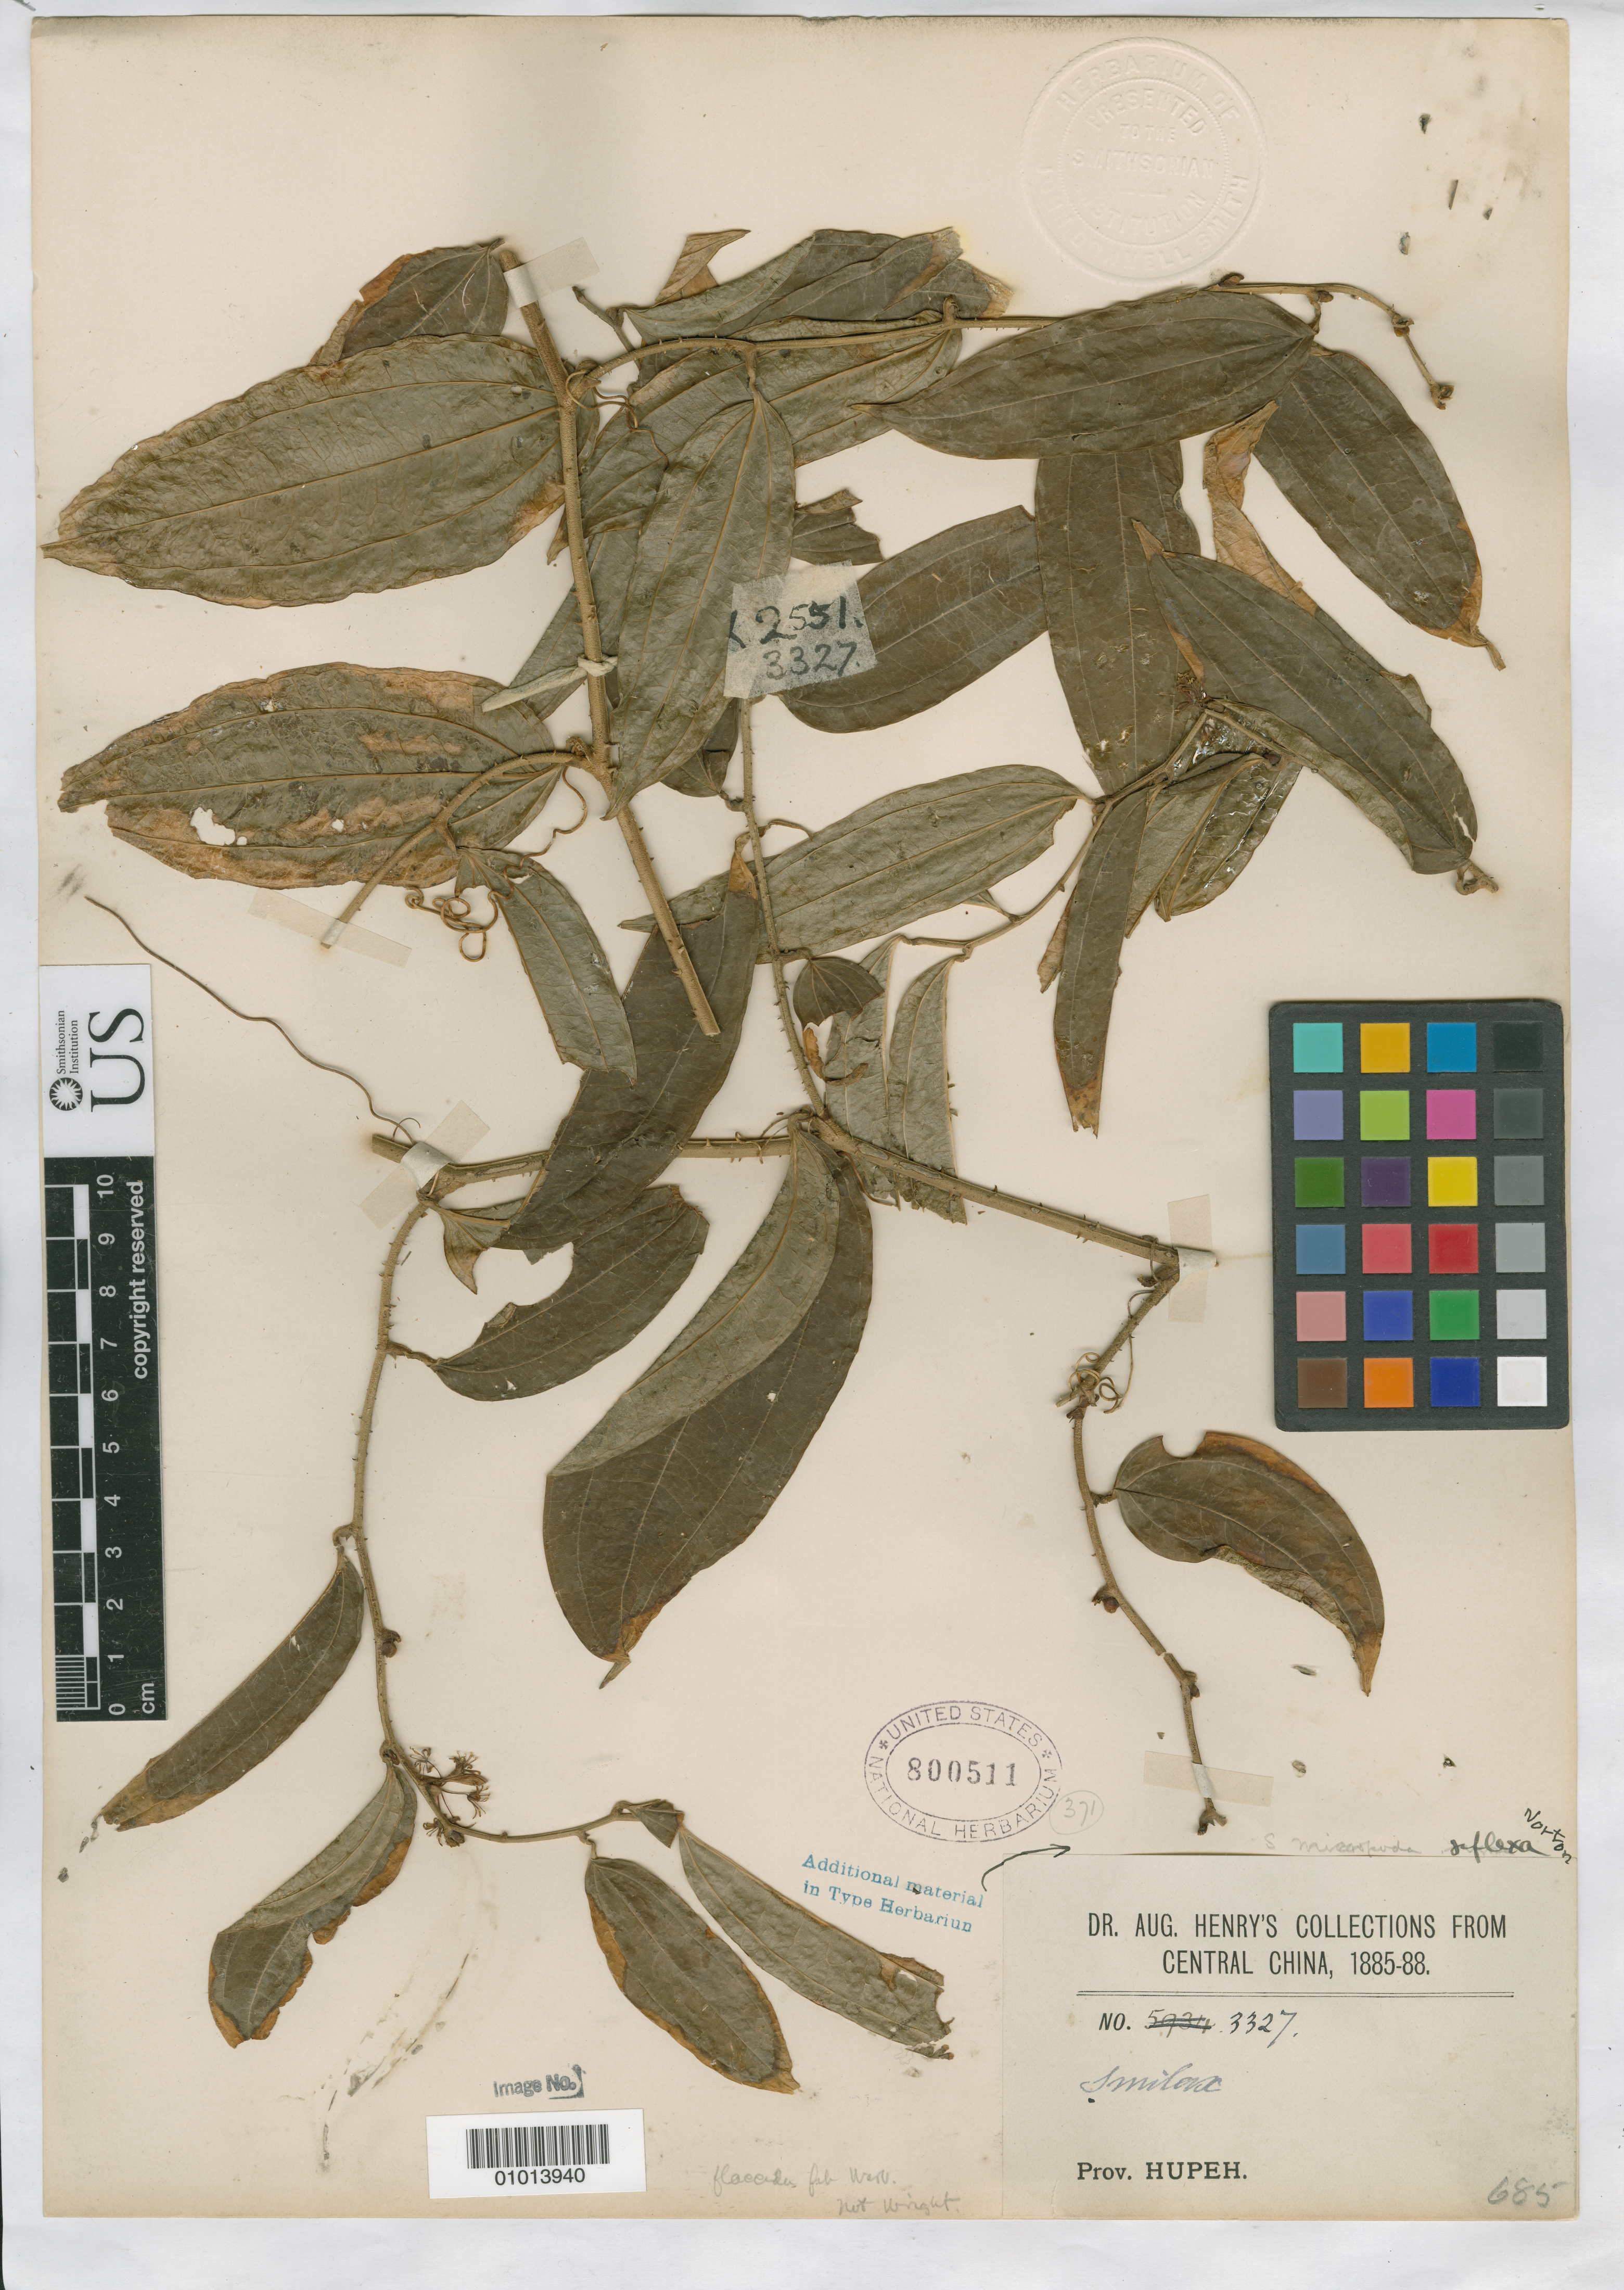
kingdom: Plantae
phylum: Tracheophyta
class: Liliopsida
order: Liliales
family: Smilacaceae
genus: Smilax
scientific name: Smilax micropoda var. reflexa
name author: Norton in Sarg.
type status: Isotype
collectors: A. Henry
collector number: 3327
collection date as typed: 1885 to 1888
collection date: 1885/1888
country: China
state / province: Hubei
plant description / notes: Specimen ex John Donnell Smith herbarium.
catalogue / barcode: US 800511